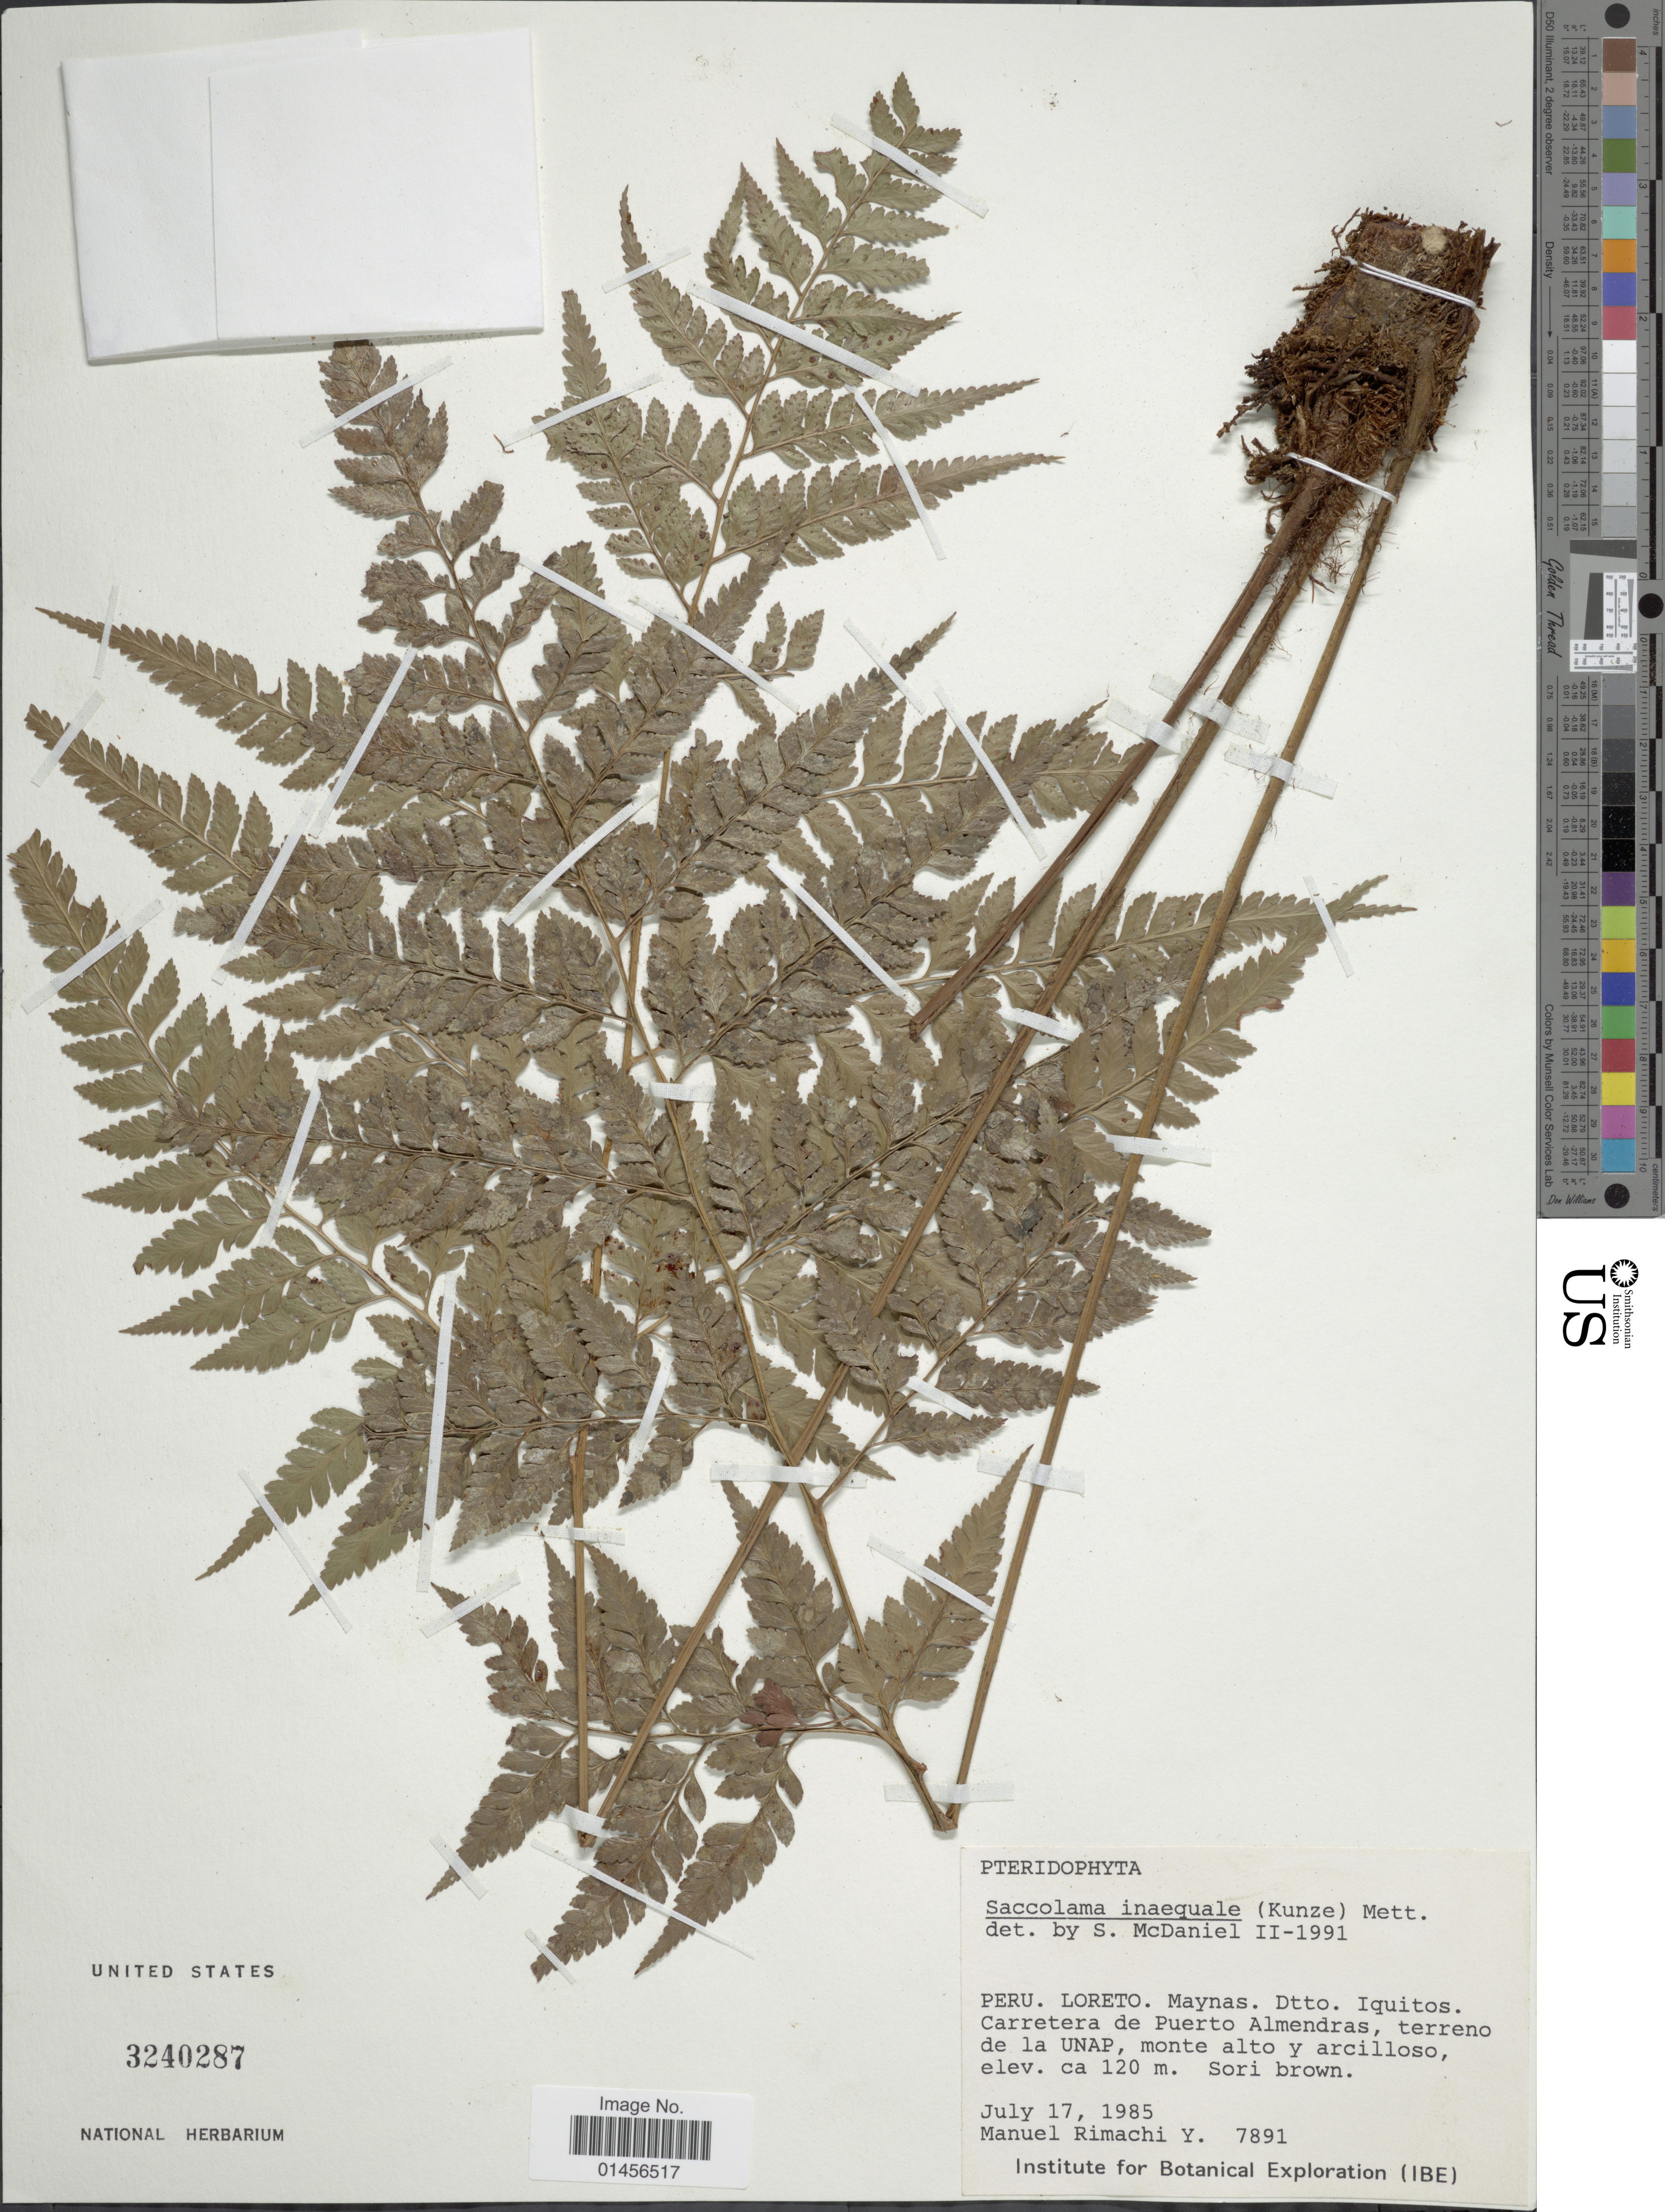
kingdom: Plantae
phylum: Tracheophyta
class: Polypodiopsida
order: Polypodiales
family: Saccolomataceae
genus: Saccoloma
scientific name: Saccoloma inaequale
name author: (Kunze) Mett.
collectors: M. Rimachi Y.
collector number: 7891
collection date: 1985-07-17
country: Peru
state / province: Loreto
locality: Maynas, Dtto. Iquitos, Carretera de Puerto Almendras, terreno de la UNAP, monte alto y arcilloso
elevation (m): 120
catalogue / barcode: US 3240287